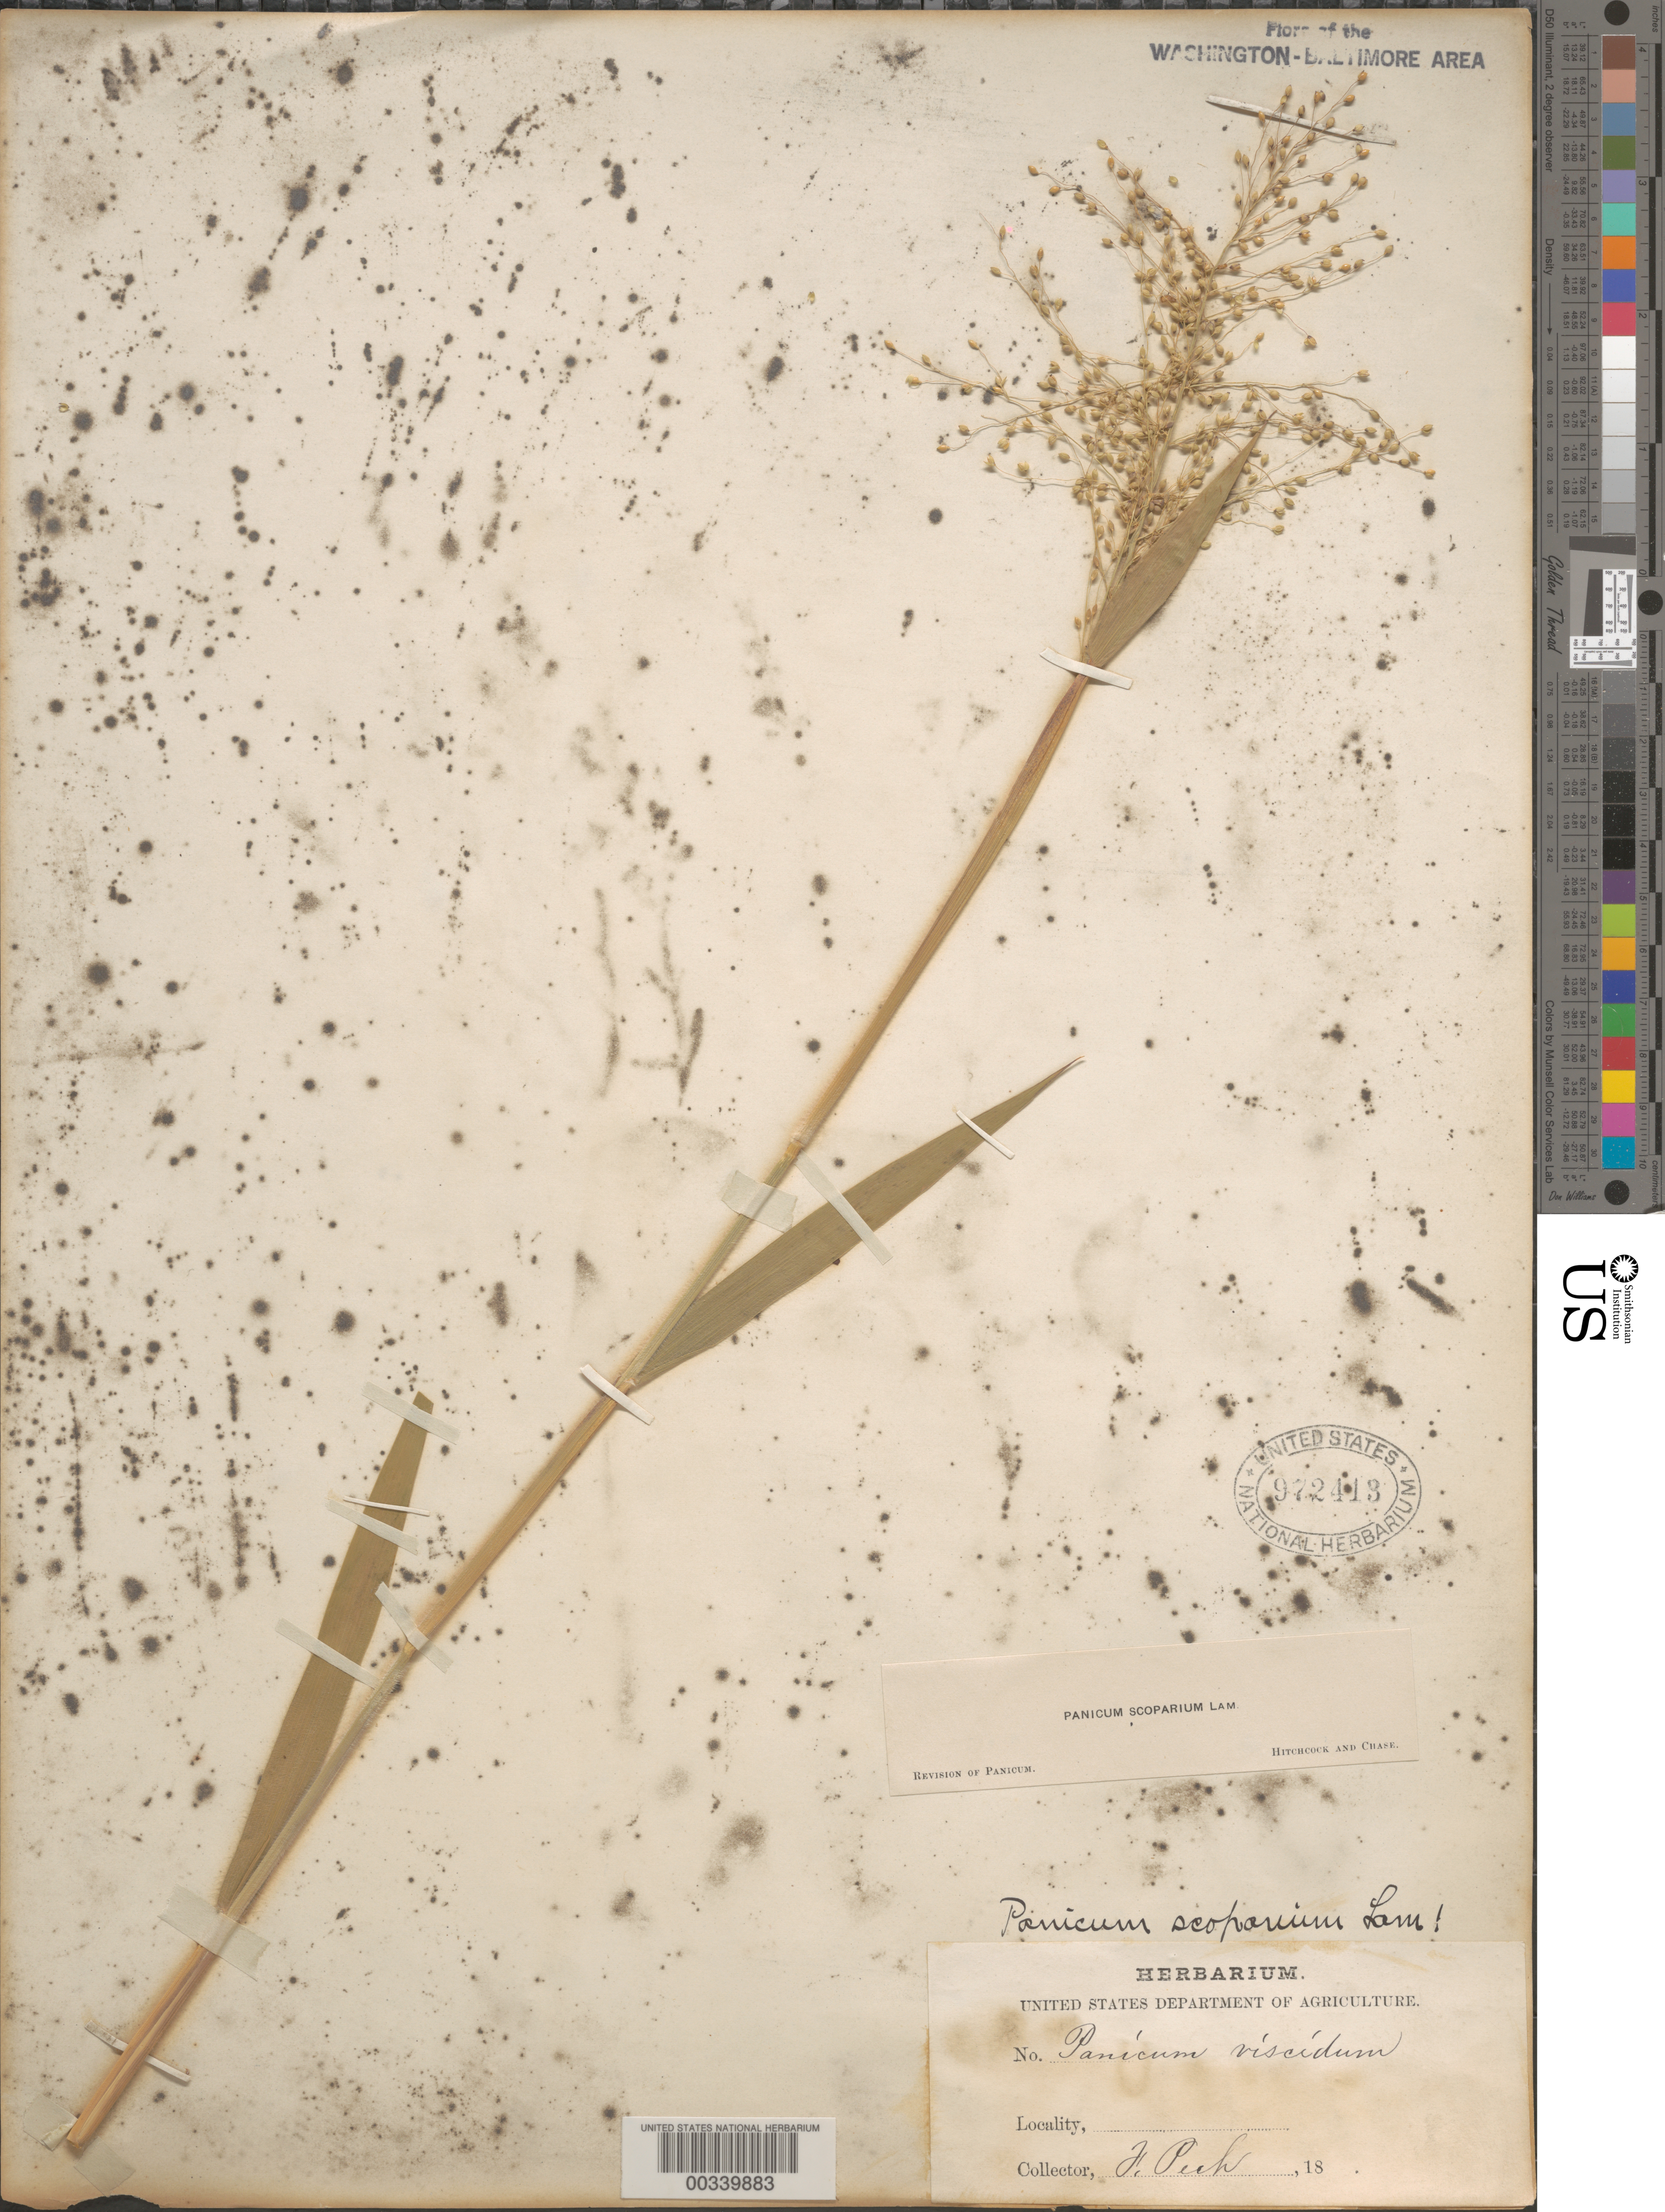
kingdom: Plantae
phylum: Tracheophyta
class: Liliopsida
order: Poales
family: Poaceae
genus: Dichanthelium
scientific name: Dichanthelium scoparium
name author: (Lam.) Gould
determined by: Hitchcock, A. S.; Chase, [M.] A.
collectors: F. Peck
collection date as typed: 18--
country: United States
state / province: District of Columbia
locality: Washington, DC and vicinity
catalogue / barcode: US 972413